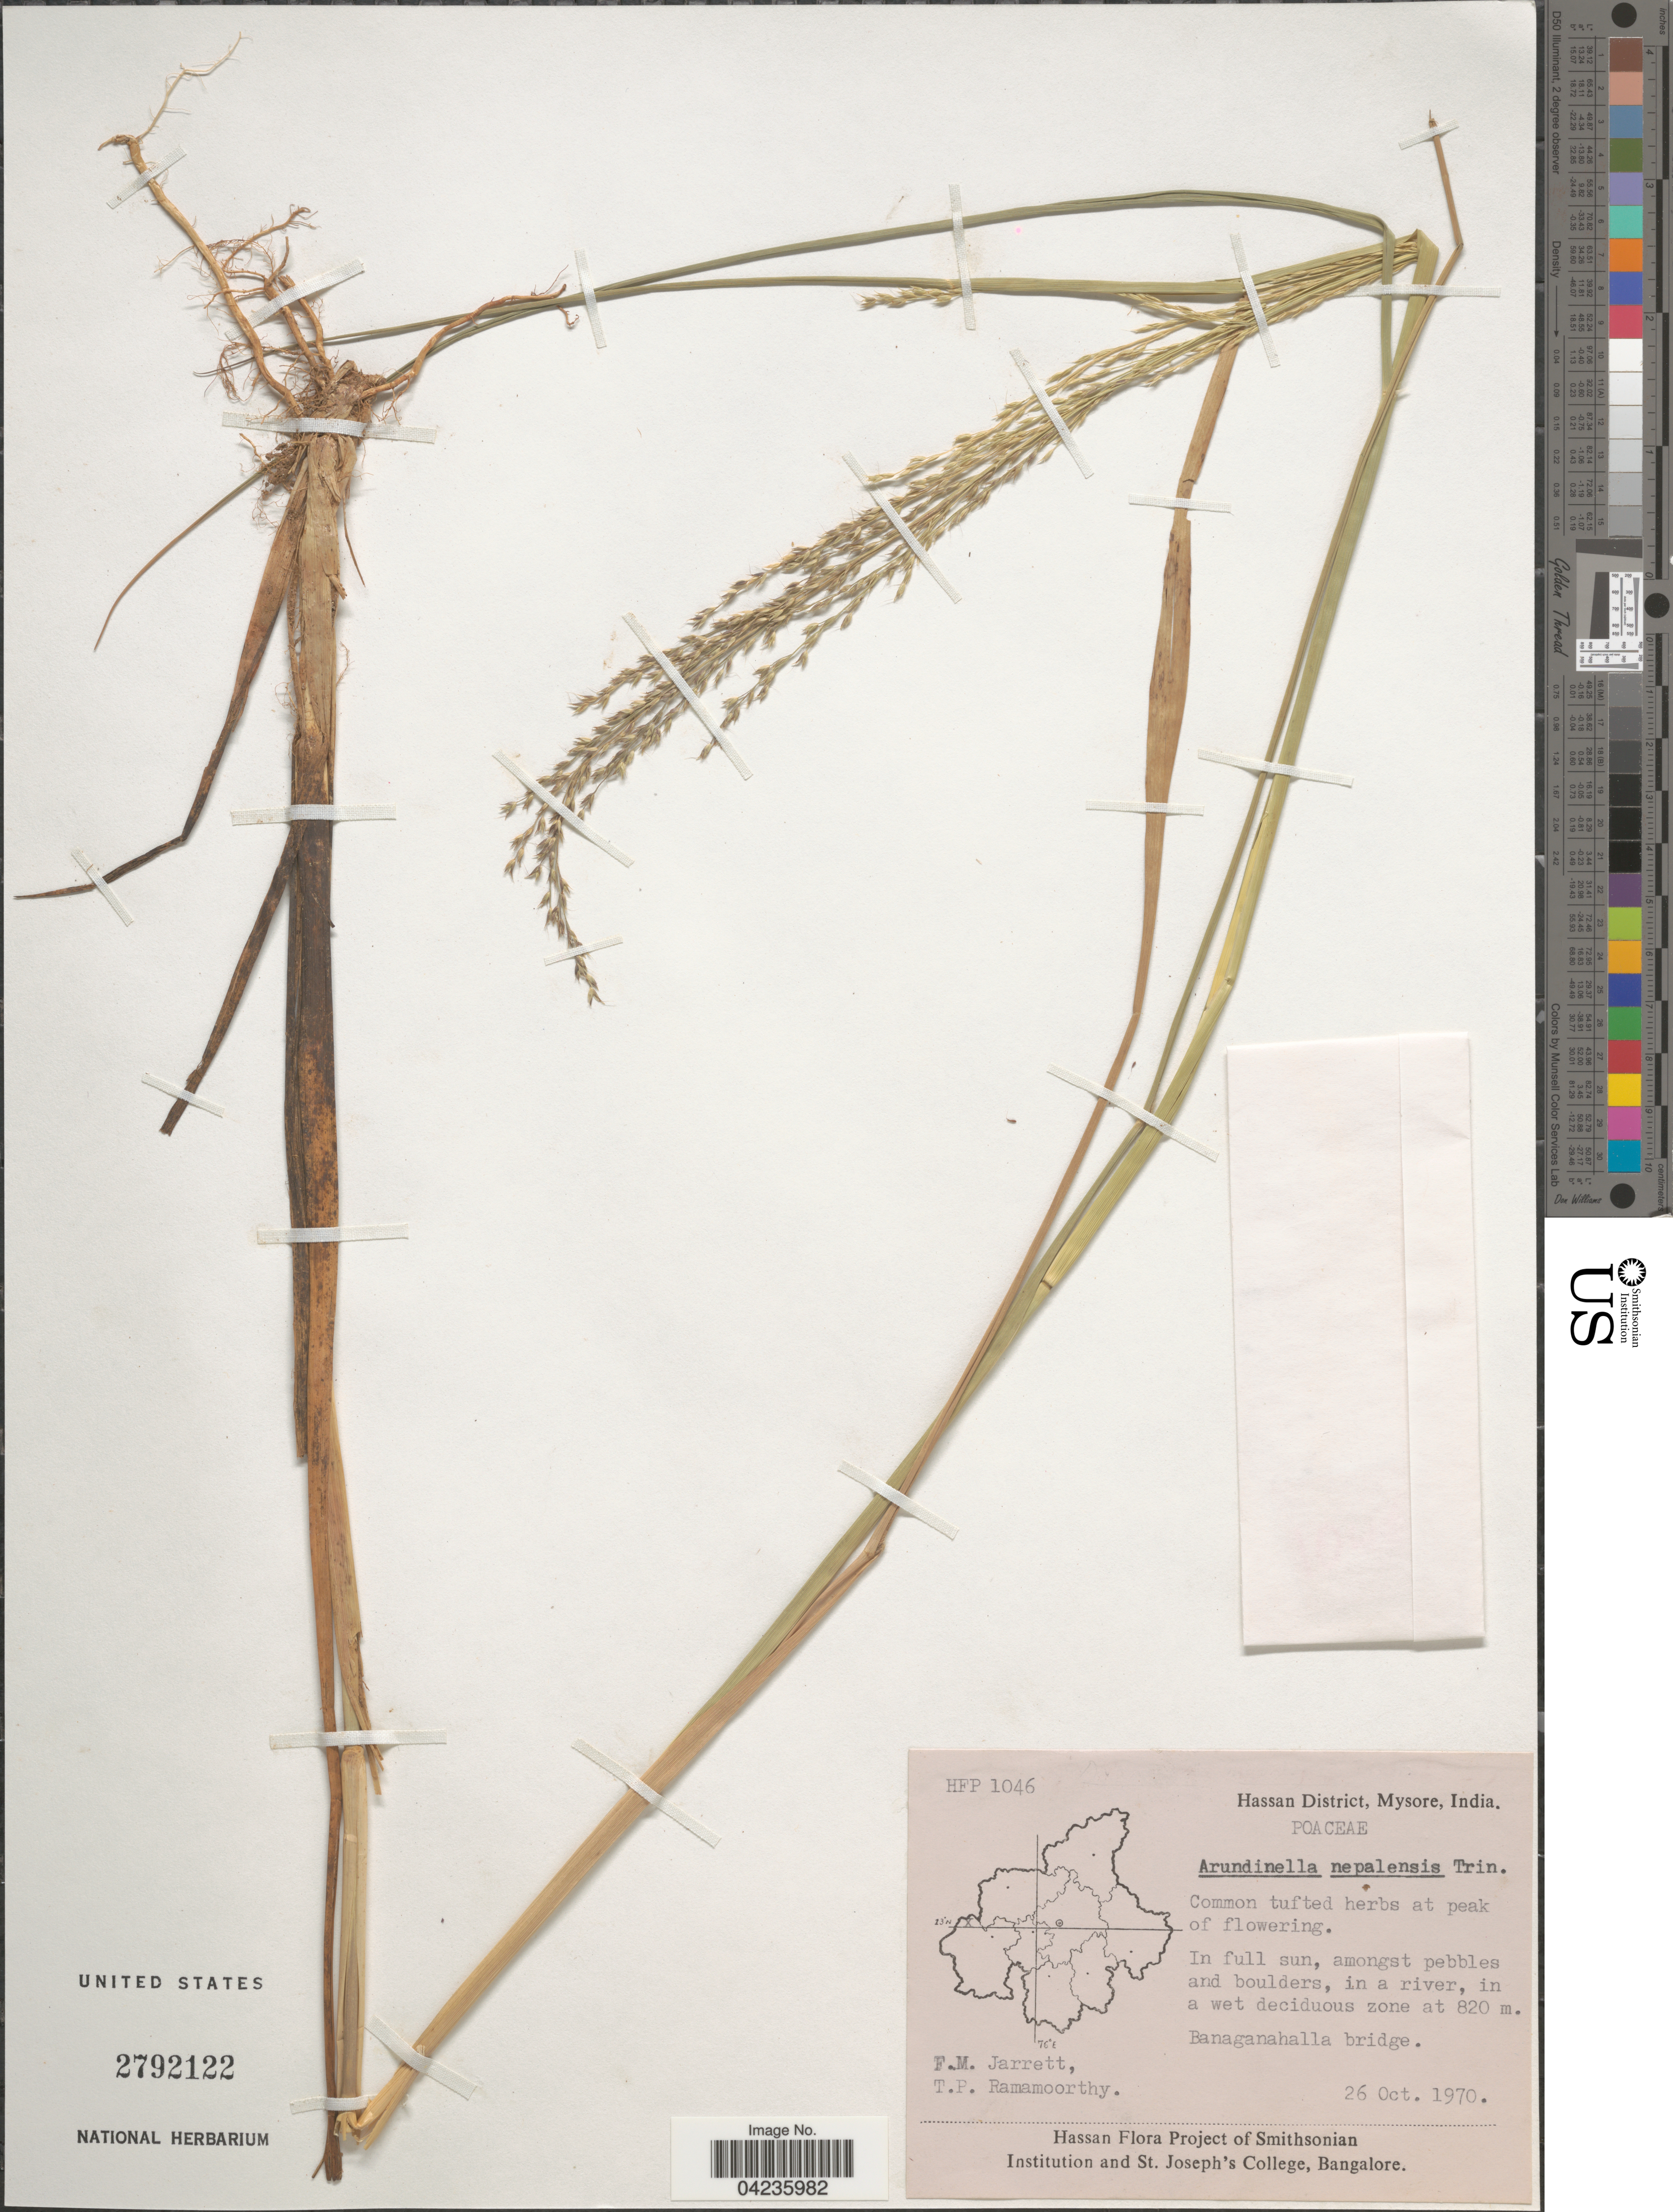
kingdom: Plantae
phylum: Tracheophyta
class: Liliopsida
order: Poales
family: Poaceae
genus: Arundinella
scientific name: Arundinella nepalensis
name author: Trin.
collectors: F. M. Jarrett & T. P. Ramamoorthy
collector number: HFP1046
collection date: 1970-10-26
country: India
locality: Hassan District, Mysore. Banaganahalla bridge.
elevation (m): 820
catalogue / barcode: US 2792122